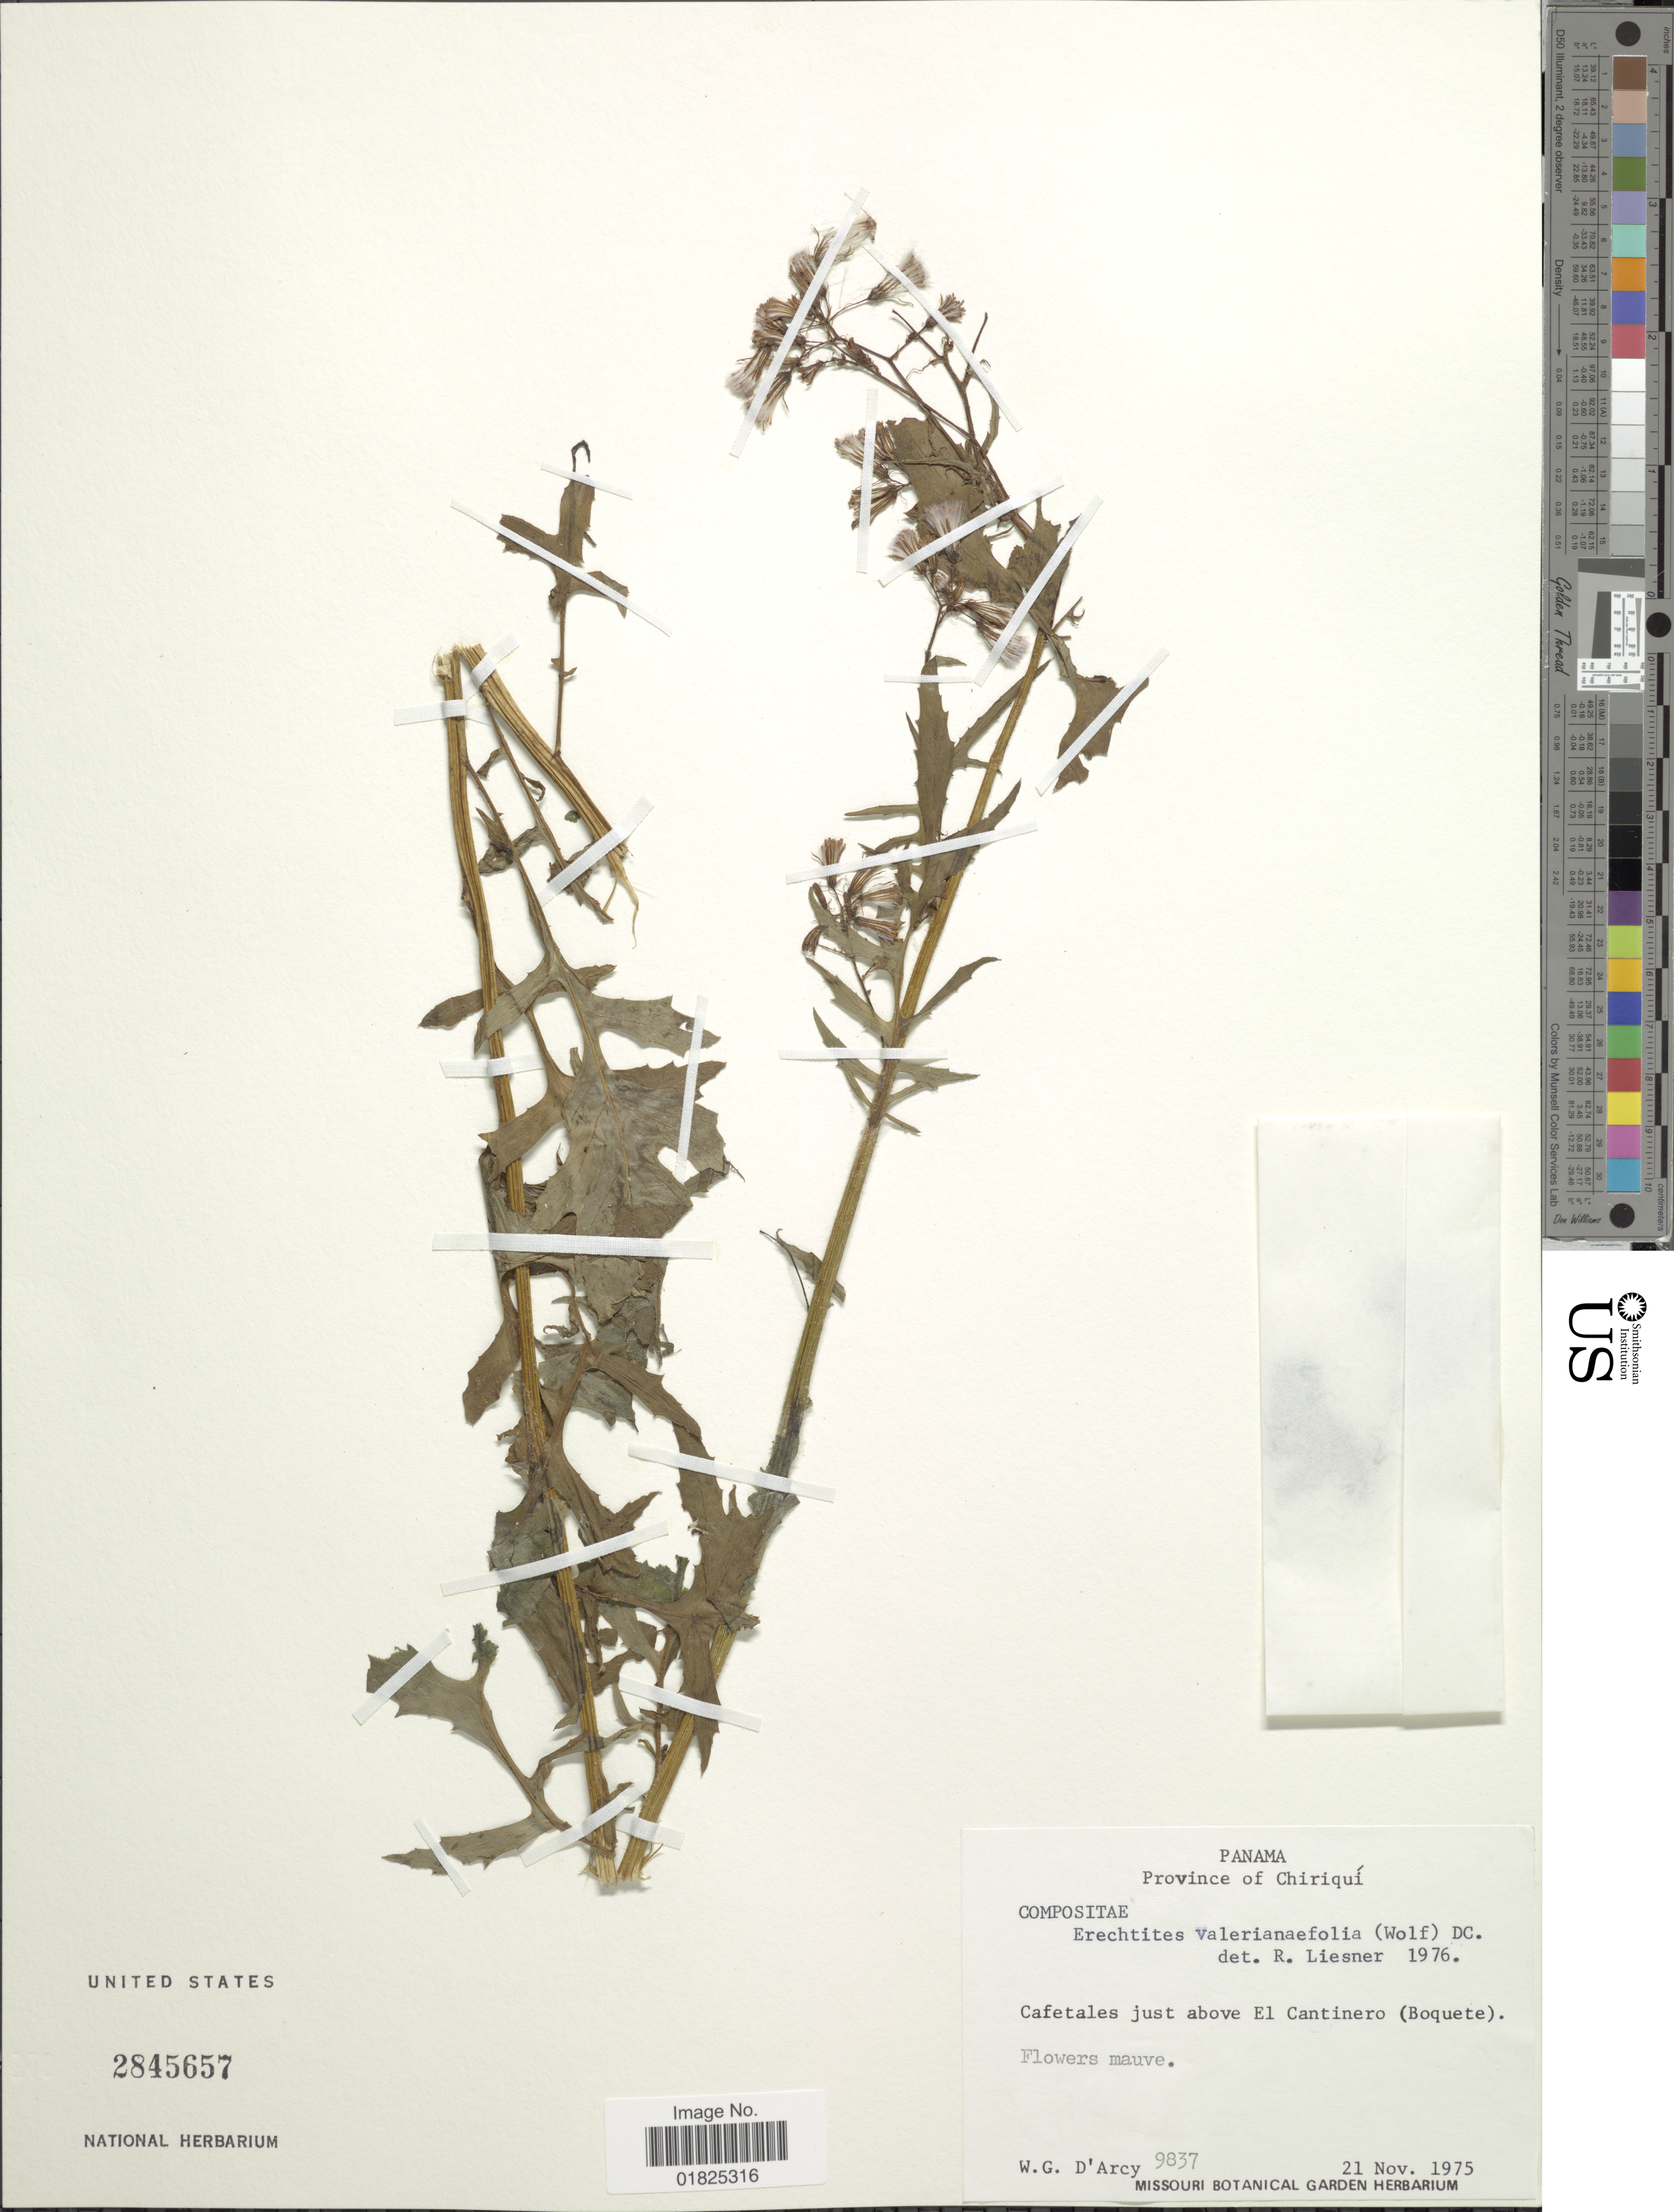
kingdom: Plantae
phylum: Tracheophyta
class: Magnoliopsida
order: Asterales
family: Asteraceae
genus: Erechtites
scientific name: Erechtites hieraciifolius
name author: (L.) Raf. ex DC.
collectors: W. G. D'Arcy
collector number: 9837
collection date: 1975-11-21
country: Panama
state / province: Chiriqui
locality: Cafetales just above El Cantinero (Boquete)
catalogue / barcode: US 2845657